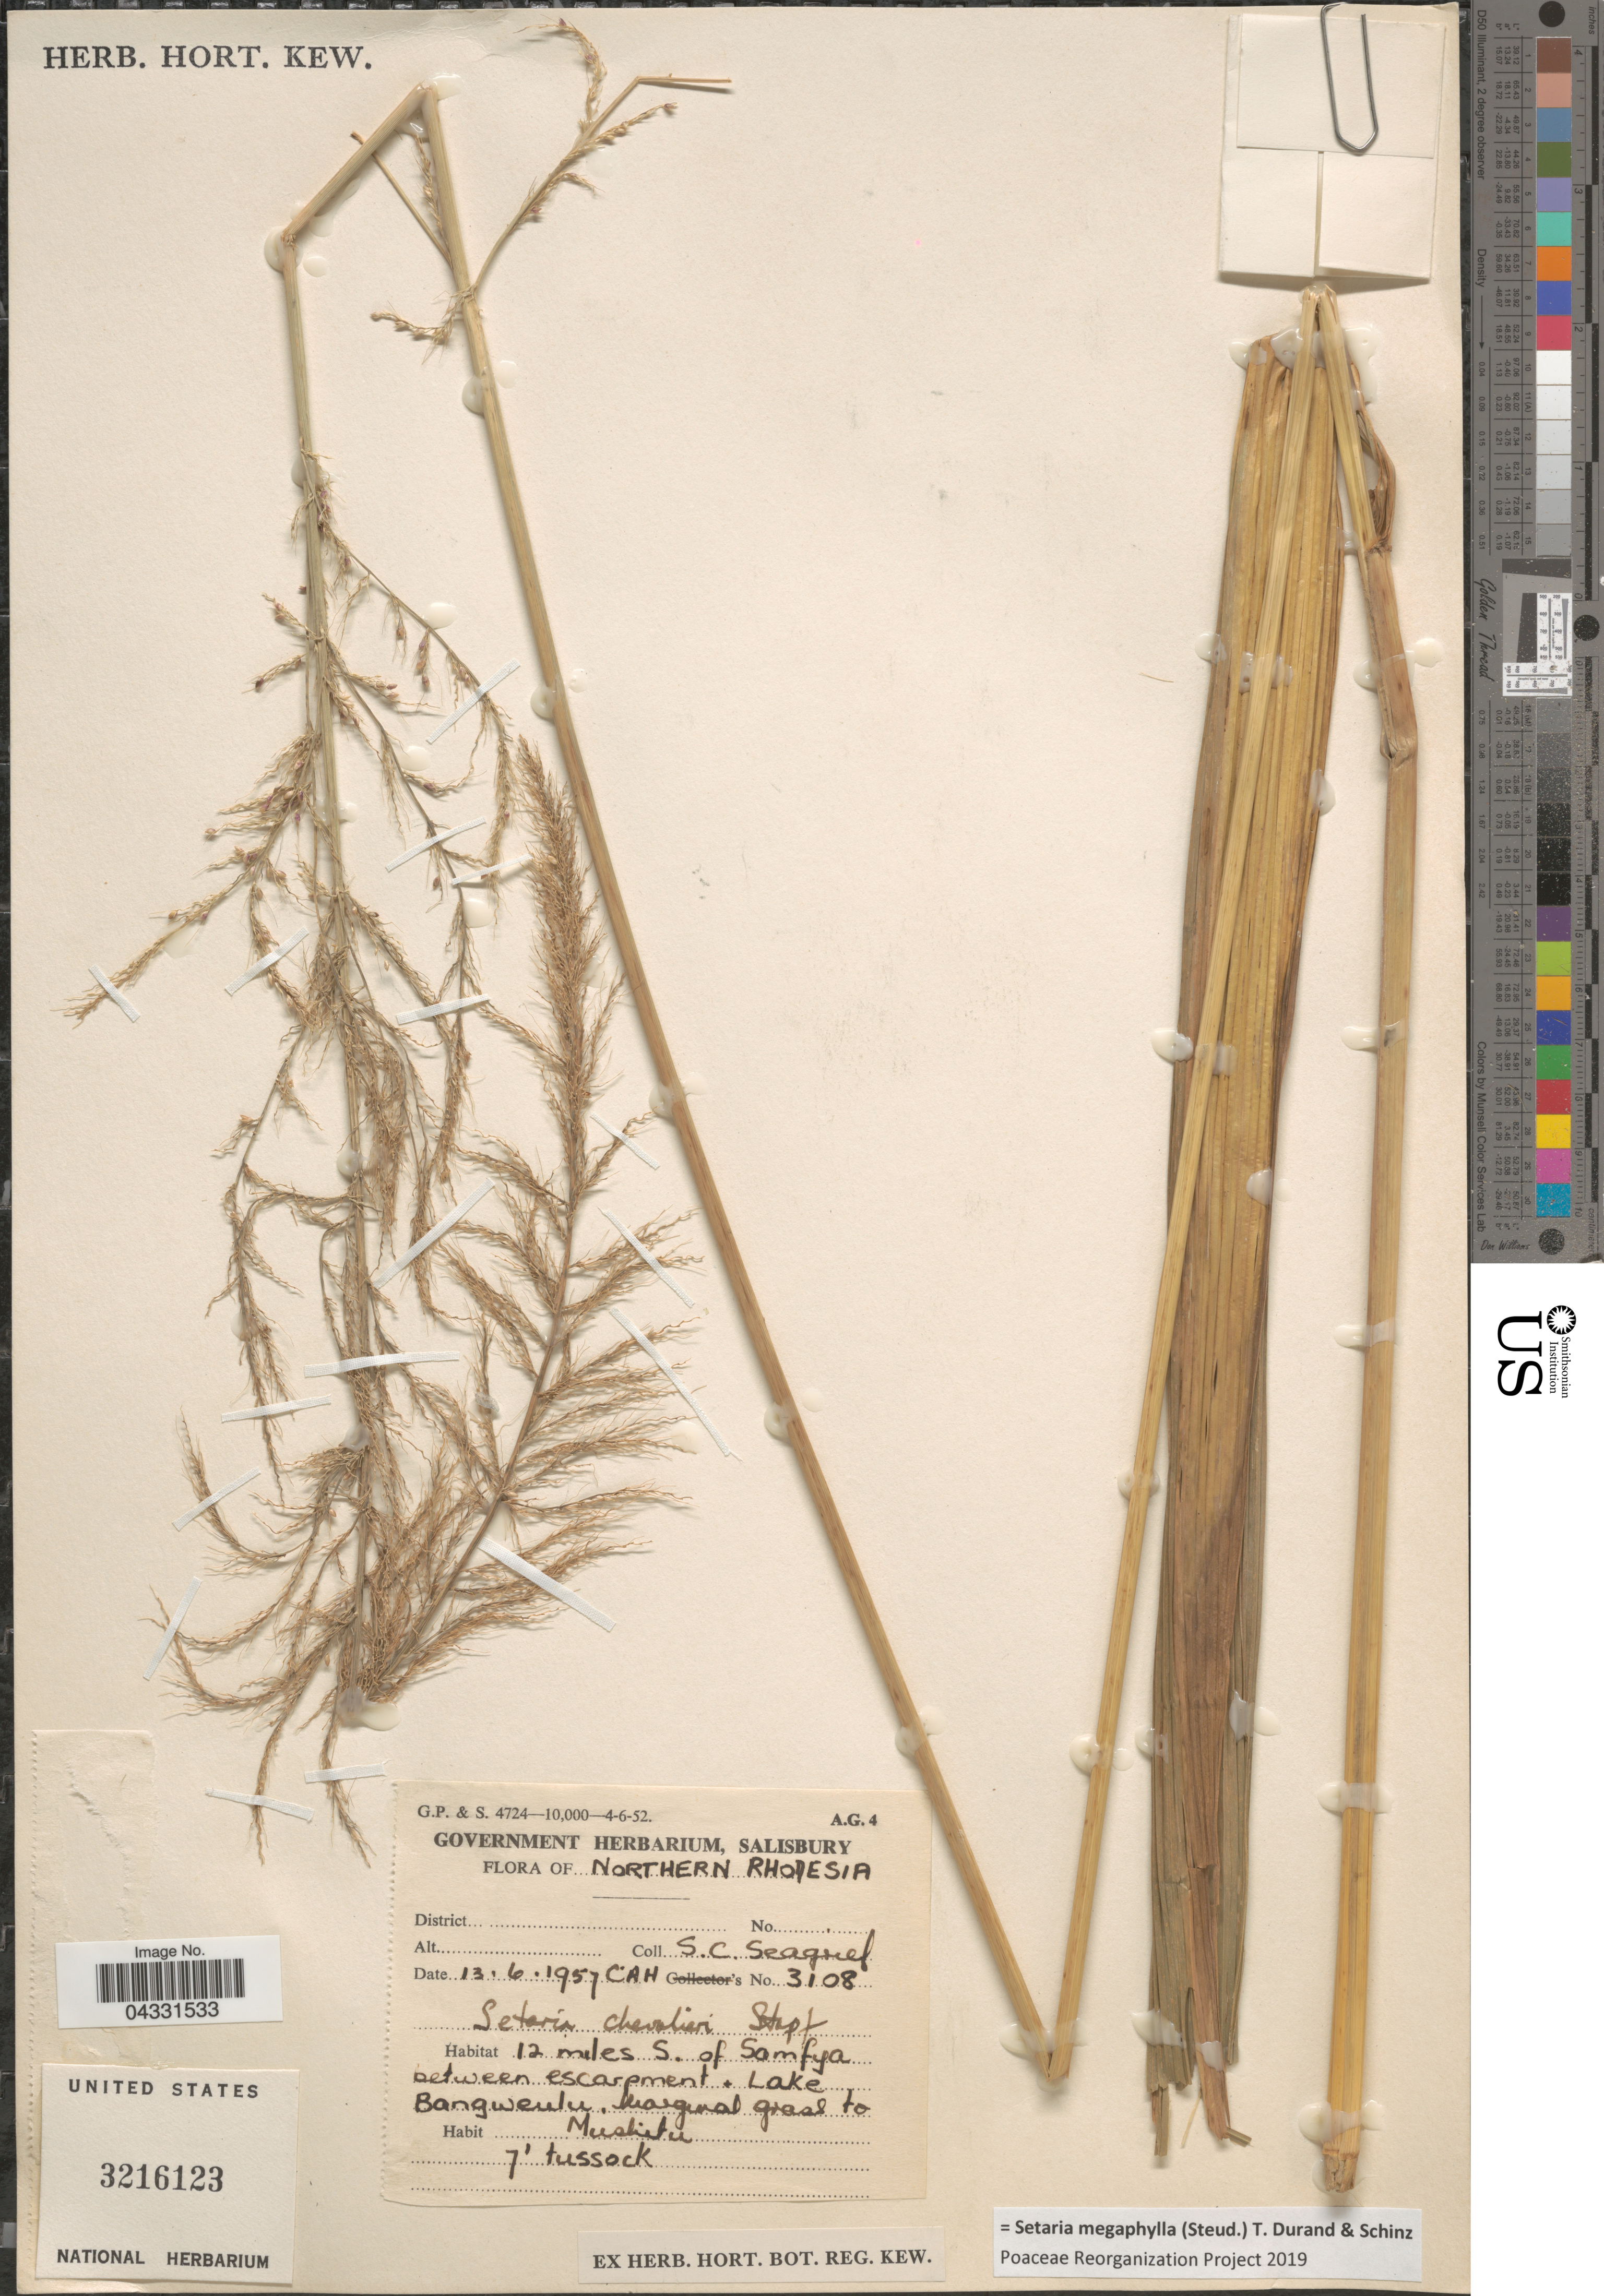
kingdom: Plantae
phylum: Tracheophyta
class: Liliopsida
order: Poales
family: Poaceae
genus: Setaria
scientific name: Setaria megaphylla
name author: (Steud.) Durieu & Schinz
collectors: S. Seagrief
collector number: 3108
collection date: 1957-06-13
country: Zambia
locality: Northern Rhodesia. 12 miles S. of Samfya between escarpment + Lake Bangweulu, marginal grass to Mushitu.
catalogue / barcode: US 3216123